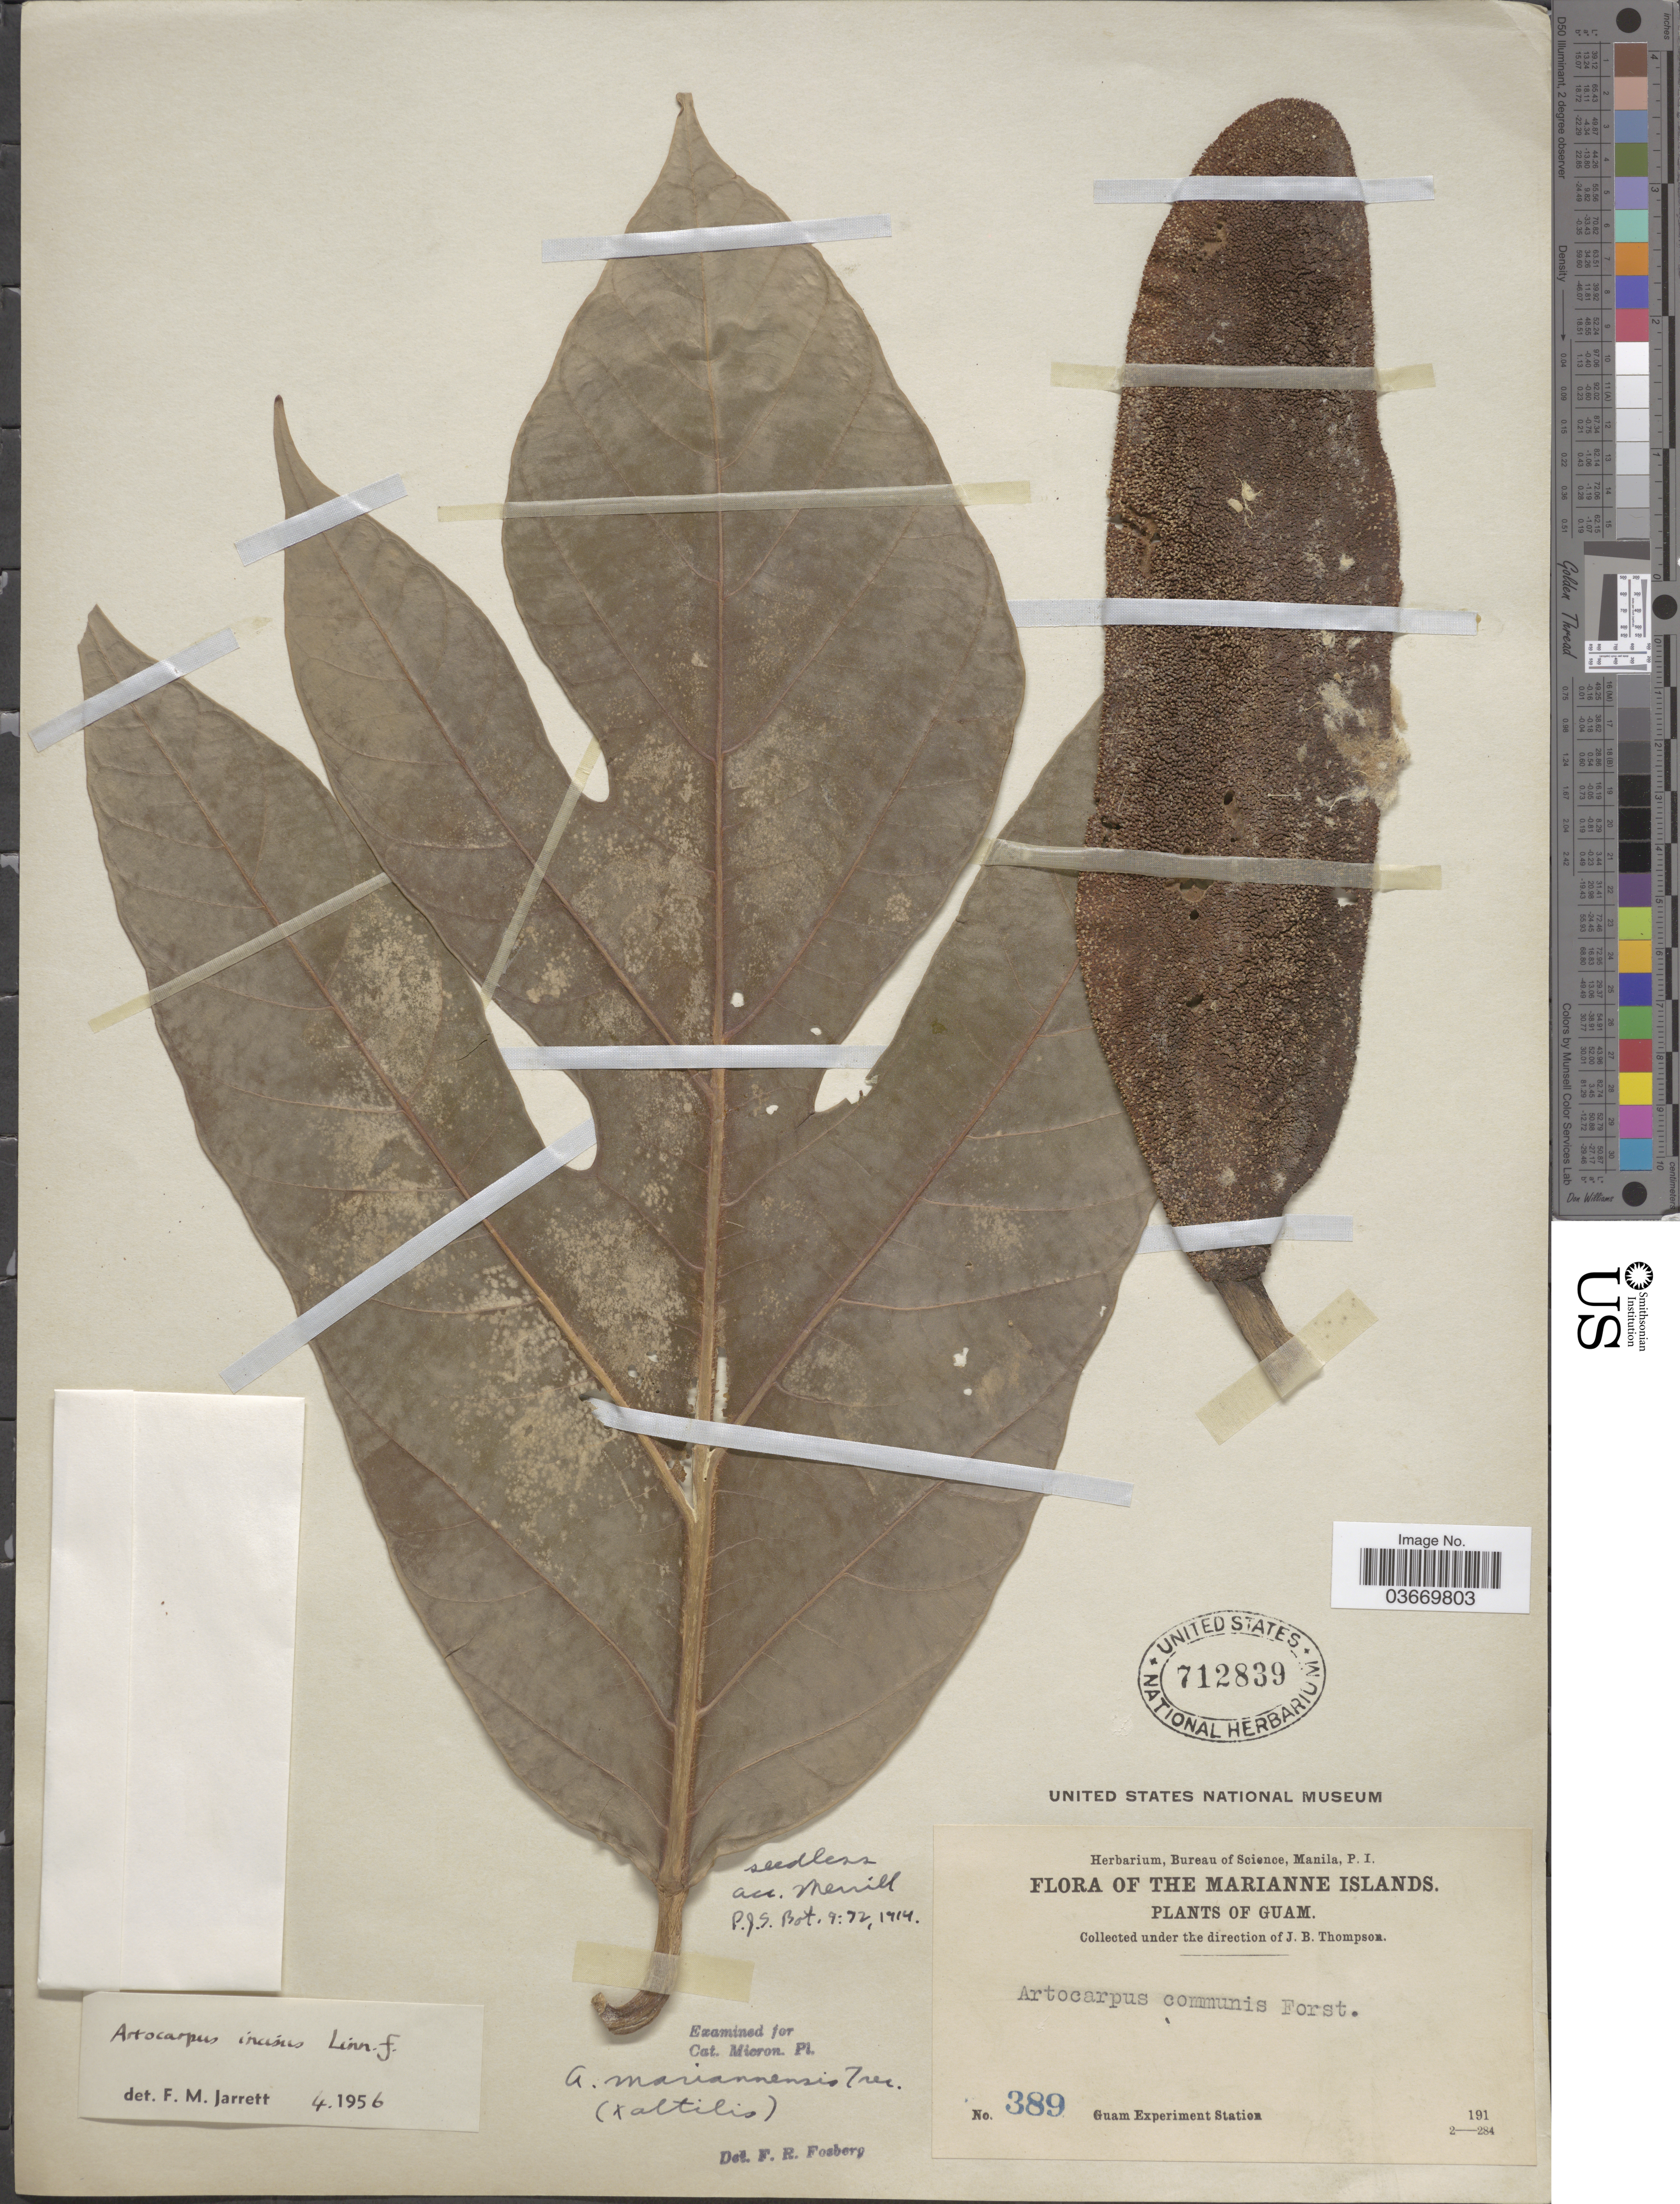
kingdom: Plantae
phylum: Tracheophyta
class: Magnoliopsida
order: Rosales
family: Moraceae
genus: Artocarpus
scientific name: Artocarpus mariannensis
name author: Trécul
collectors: Guam Exp. Sta.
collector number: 389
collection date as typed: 191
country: Guam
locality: The Marianne Islands.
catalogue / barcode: US 712839